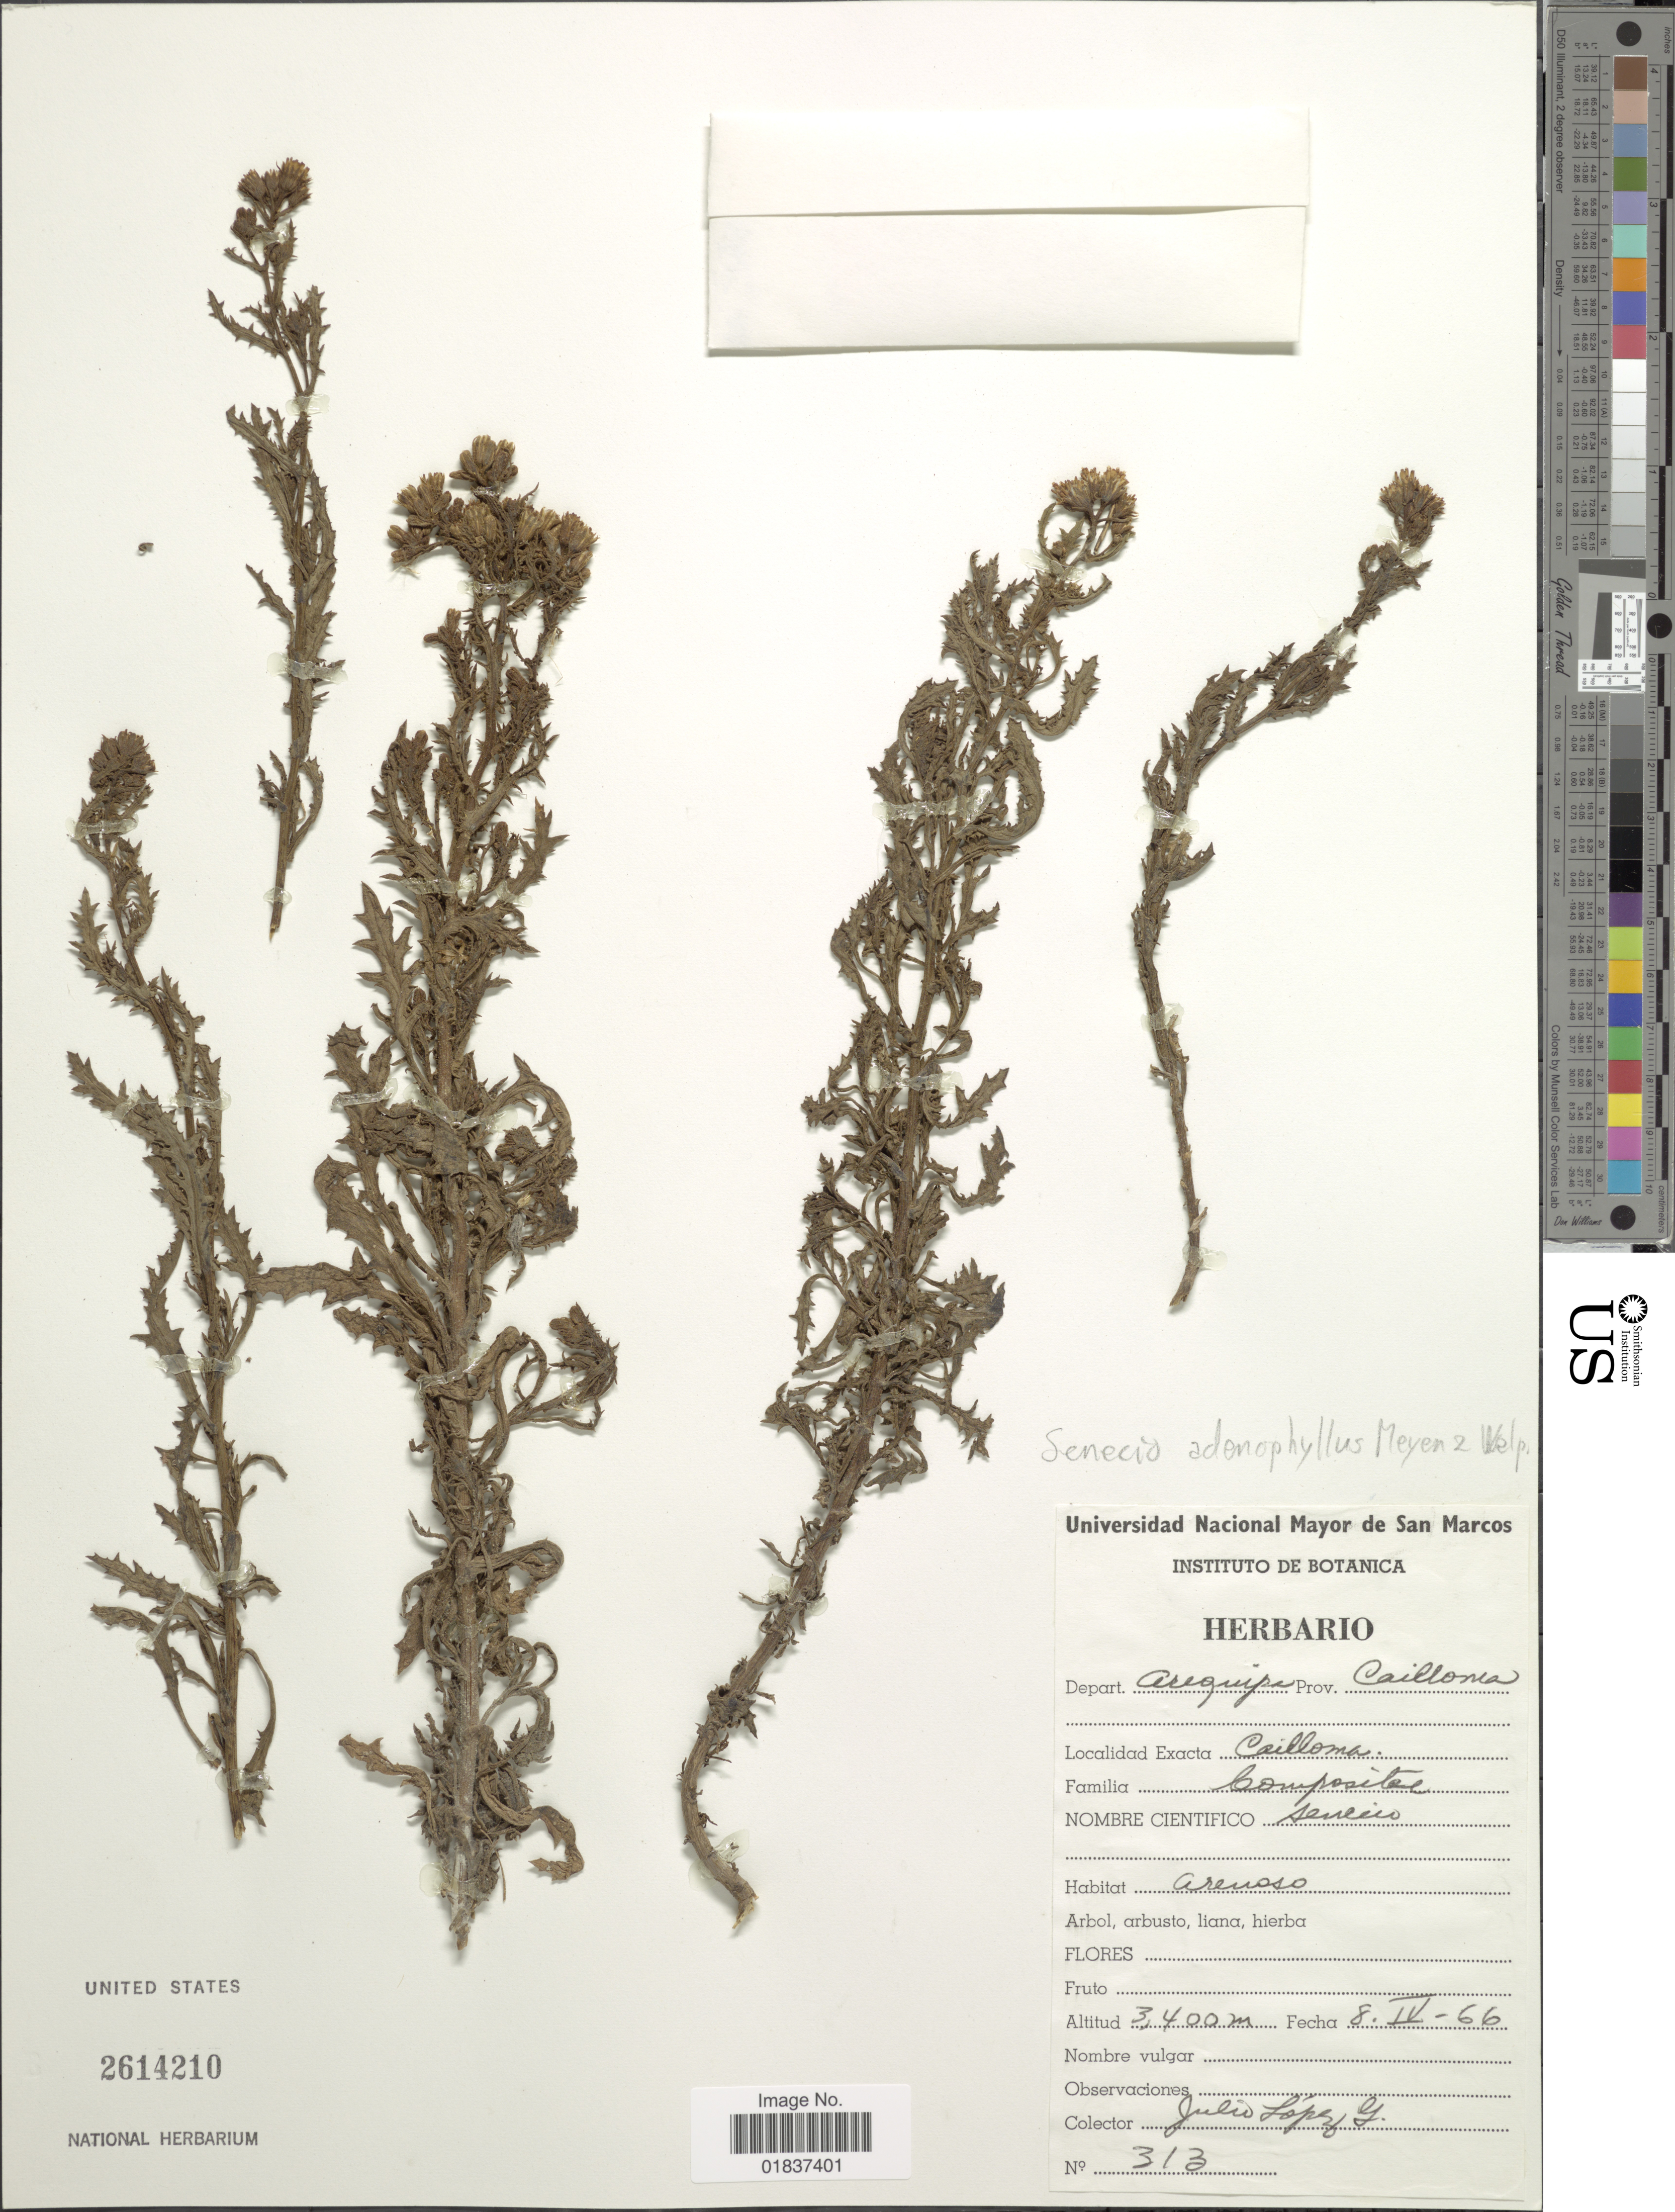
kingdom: Plantae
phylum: Tracheophyta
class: Magnoliopsida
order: Asterales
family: Asteraceae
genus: Senecio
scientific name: Senecio adenophyllus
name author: Meyen & Walp.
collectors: J. López G.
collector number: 313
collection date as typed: Transcribed d/m/y: 8/4/66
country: Peru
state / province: Arequipa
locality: Depart. Arequipa. Prov. Cailoma.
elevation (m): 3400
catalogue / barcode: US 2614210